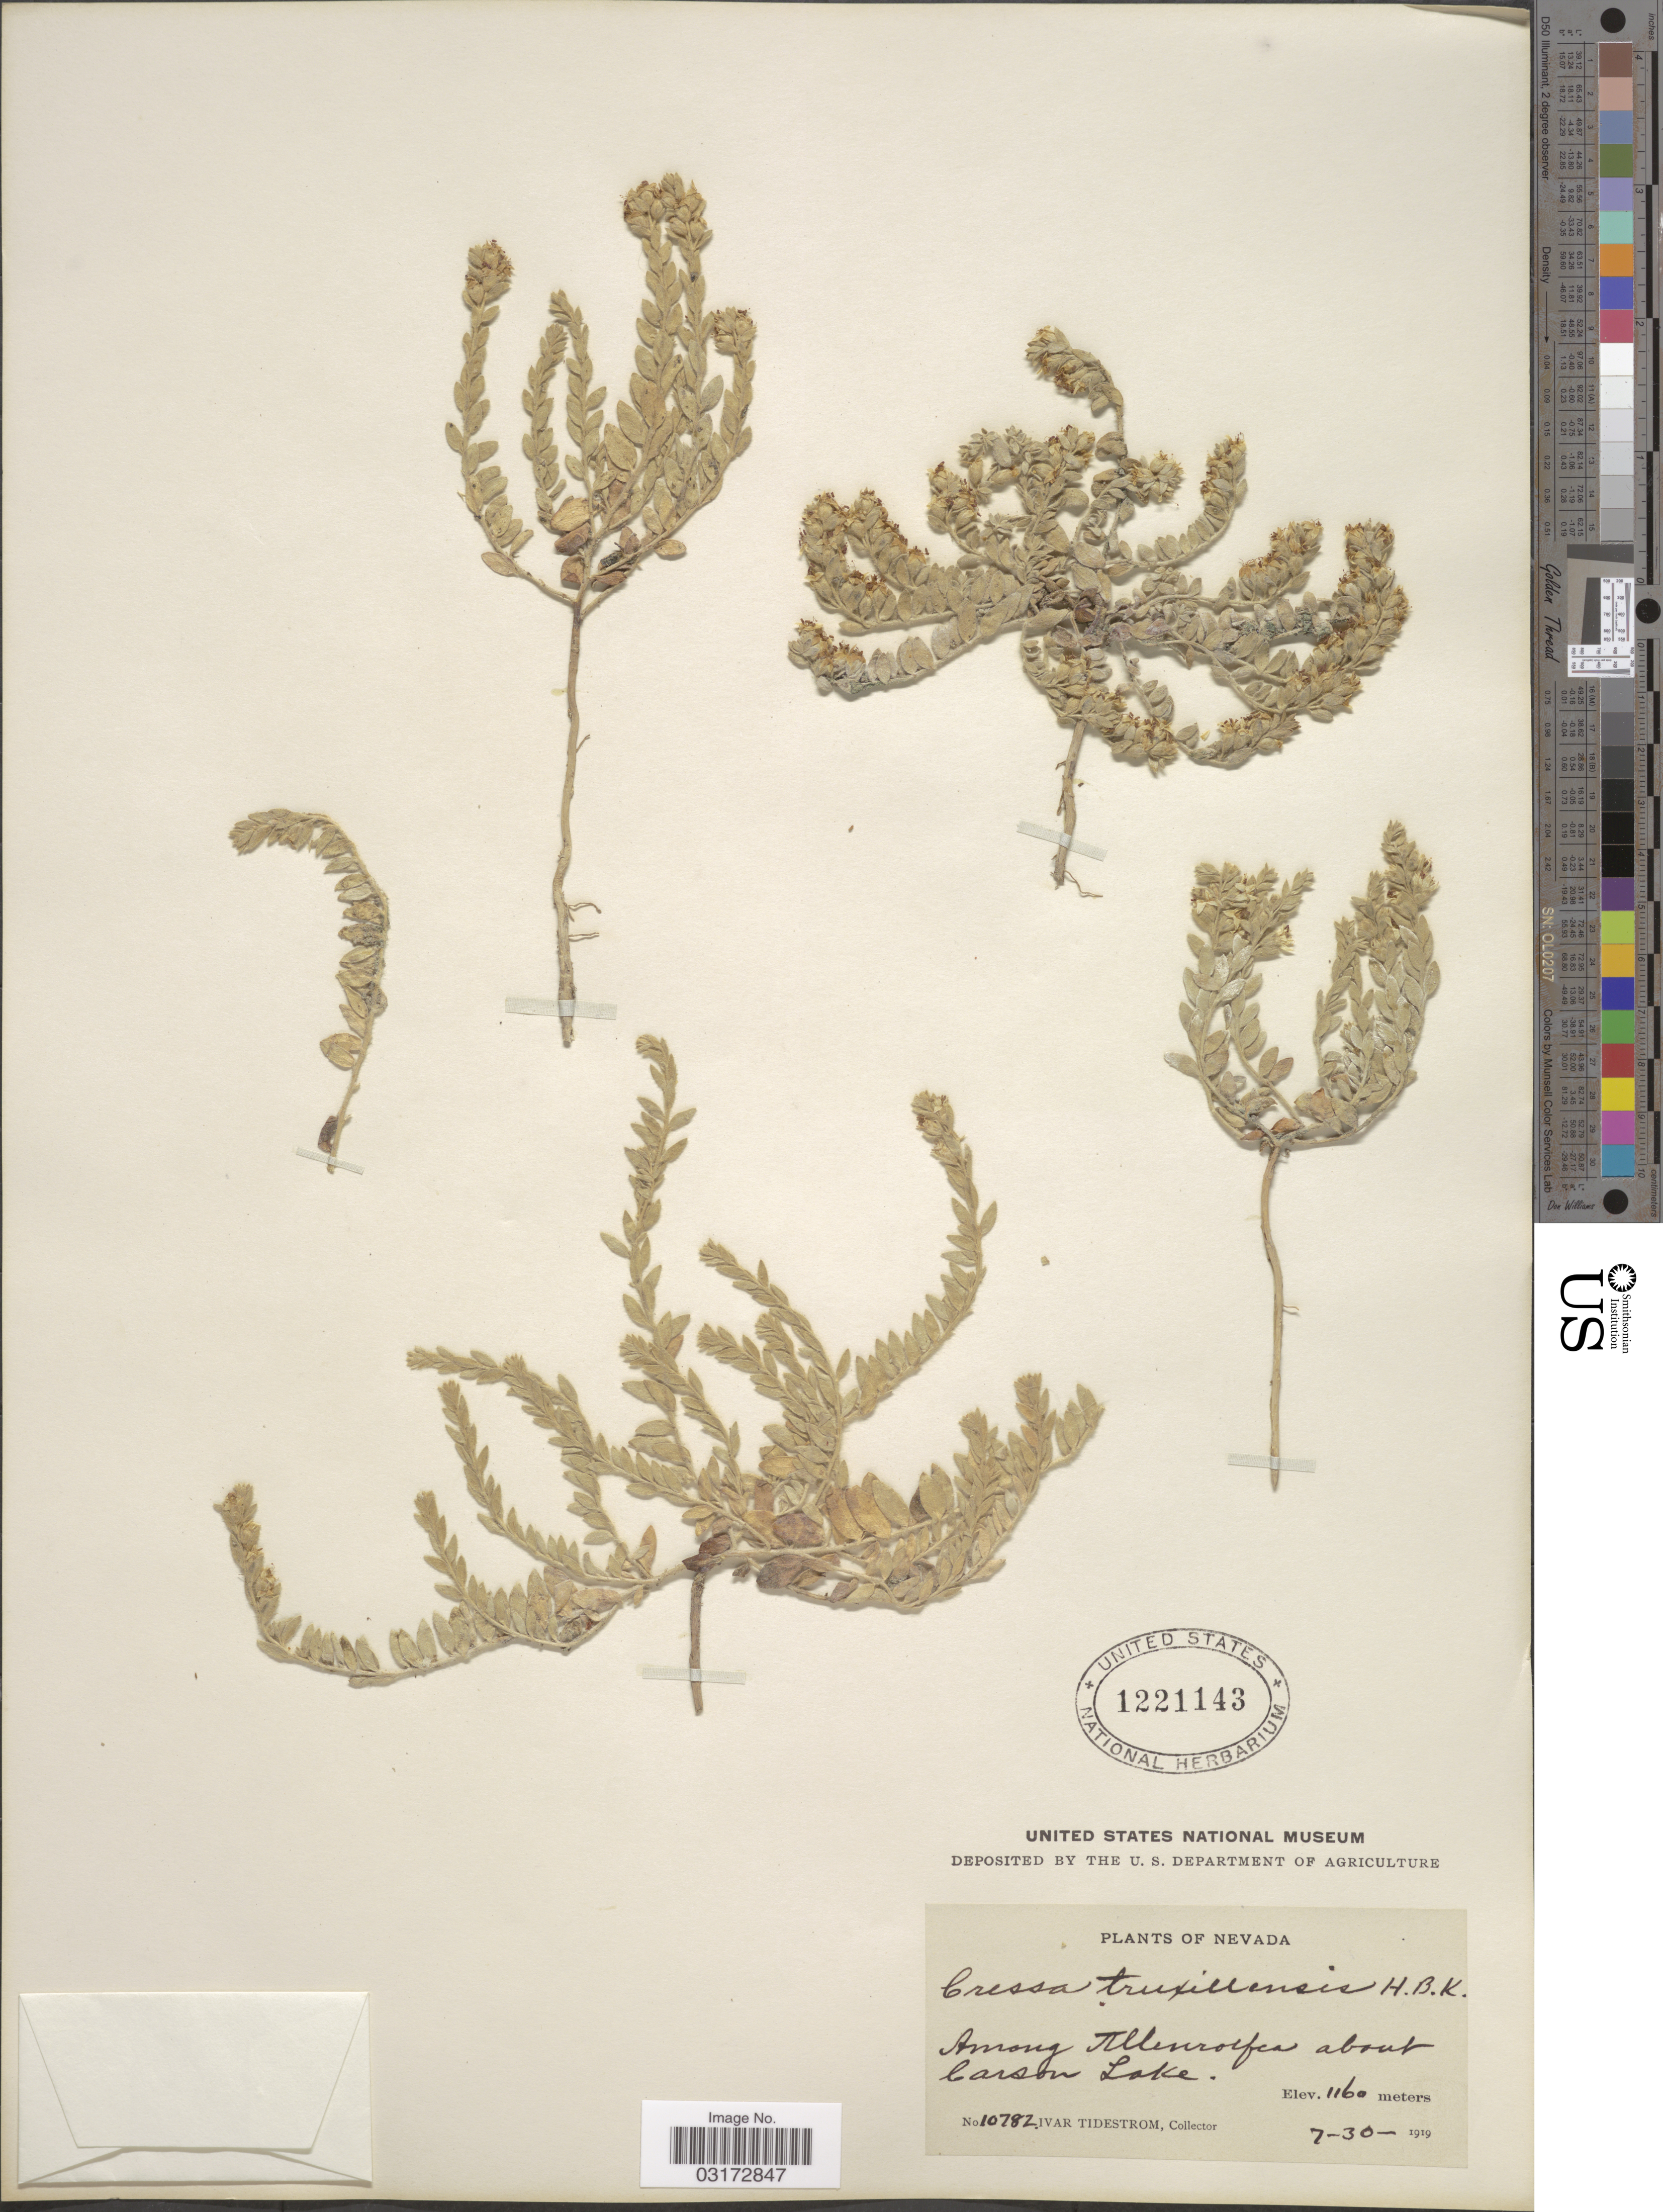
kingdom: Plantae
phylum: Tracheophyta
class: Magnoliopsida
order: Solanales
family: Convolvulaceae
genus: Cressa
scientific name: Cressa truxillensis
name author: Kunth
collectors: I. F. Tidestrom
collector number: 10782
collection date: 1919-07-30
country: United States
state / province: Nevada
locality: Among Allenrolfea about Carson Lake.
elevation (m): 1160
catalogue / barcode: US 1221143